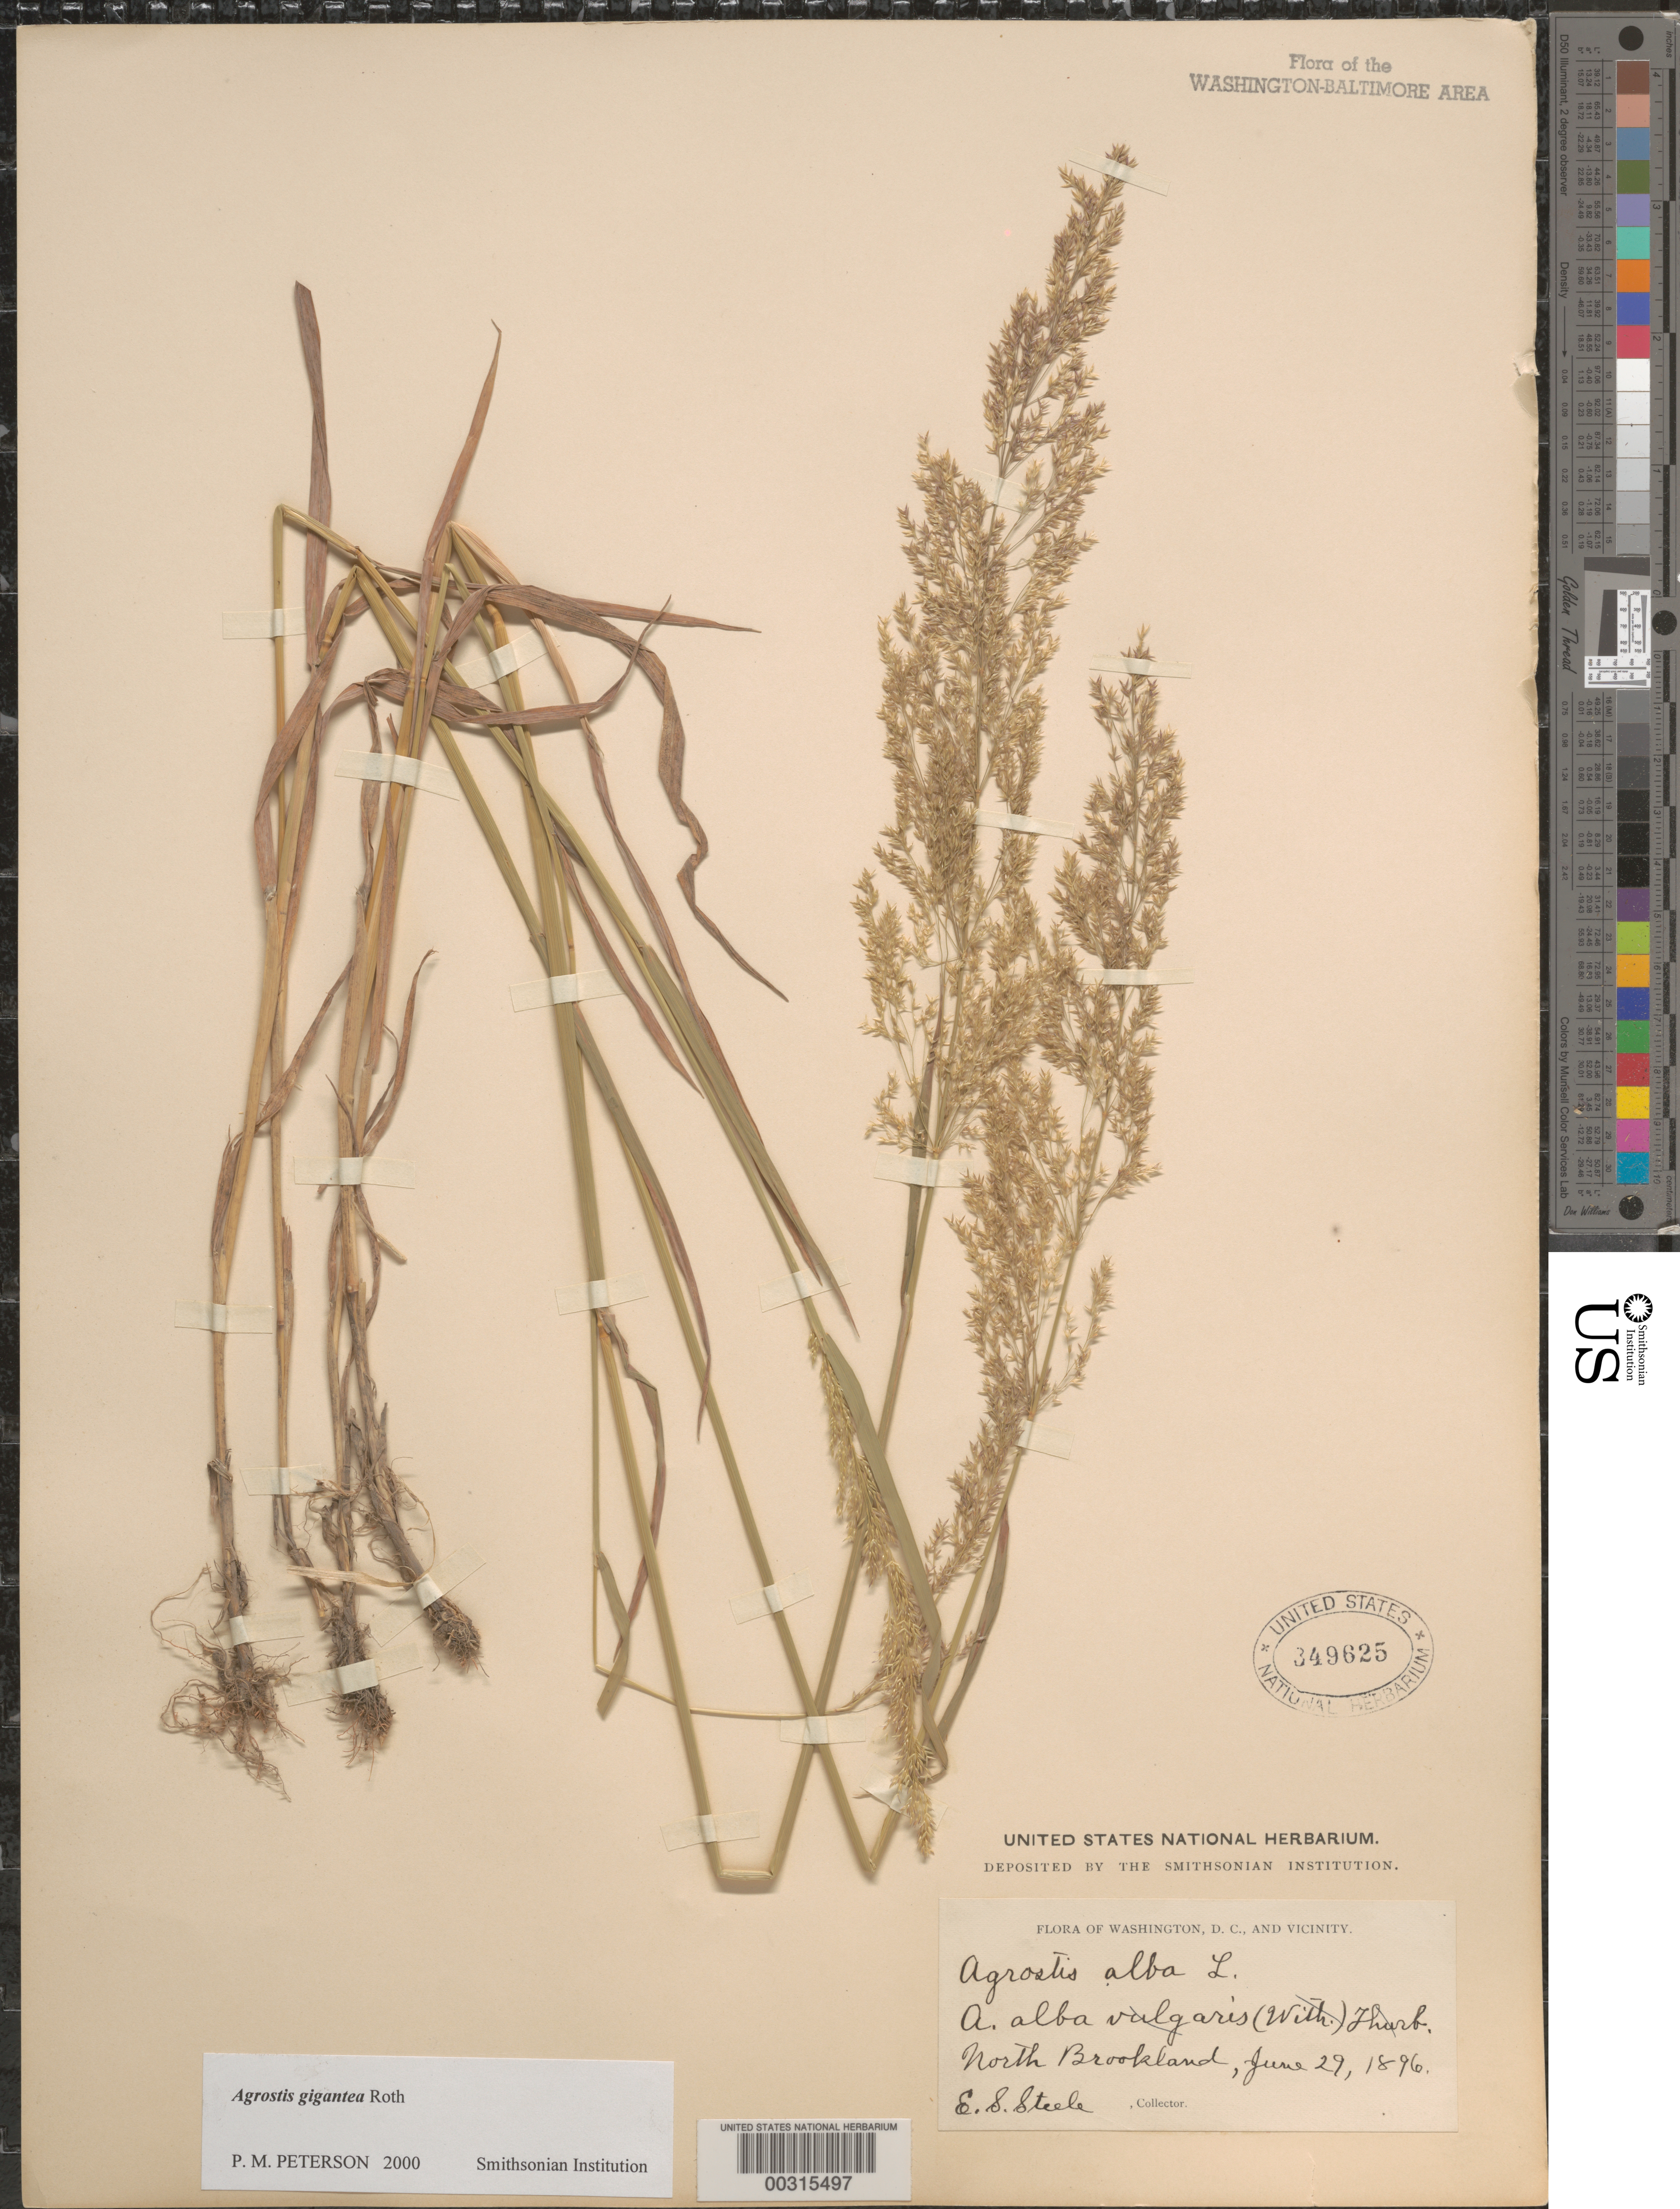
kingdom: Plantae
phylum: Tracheophyta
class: Liliopsida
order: Poales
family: Poaceae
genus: Agrostis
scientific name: Agrostis gigantea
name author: Roth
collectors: E. Steele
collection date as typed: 29 Jun 1896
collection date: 1896-06-29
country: United States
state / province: District of Columbia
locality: North Brookland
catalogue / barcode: US 349625